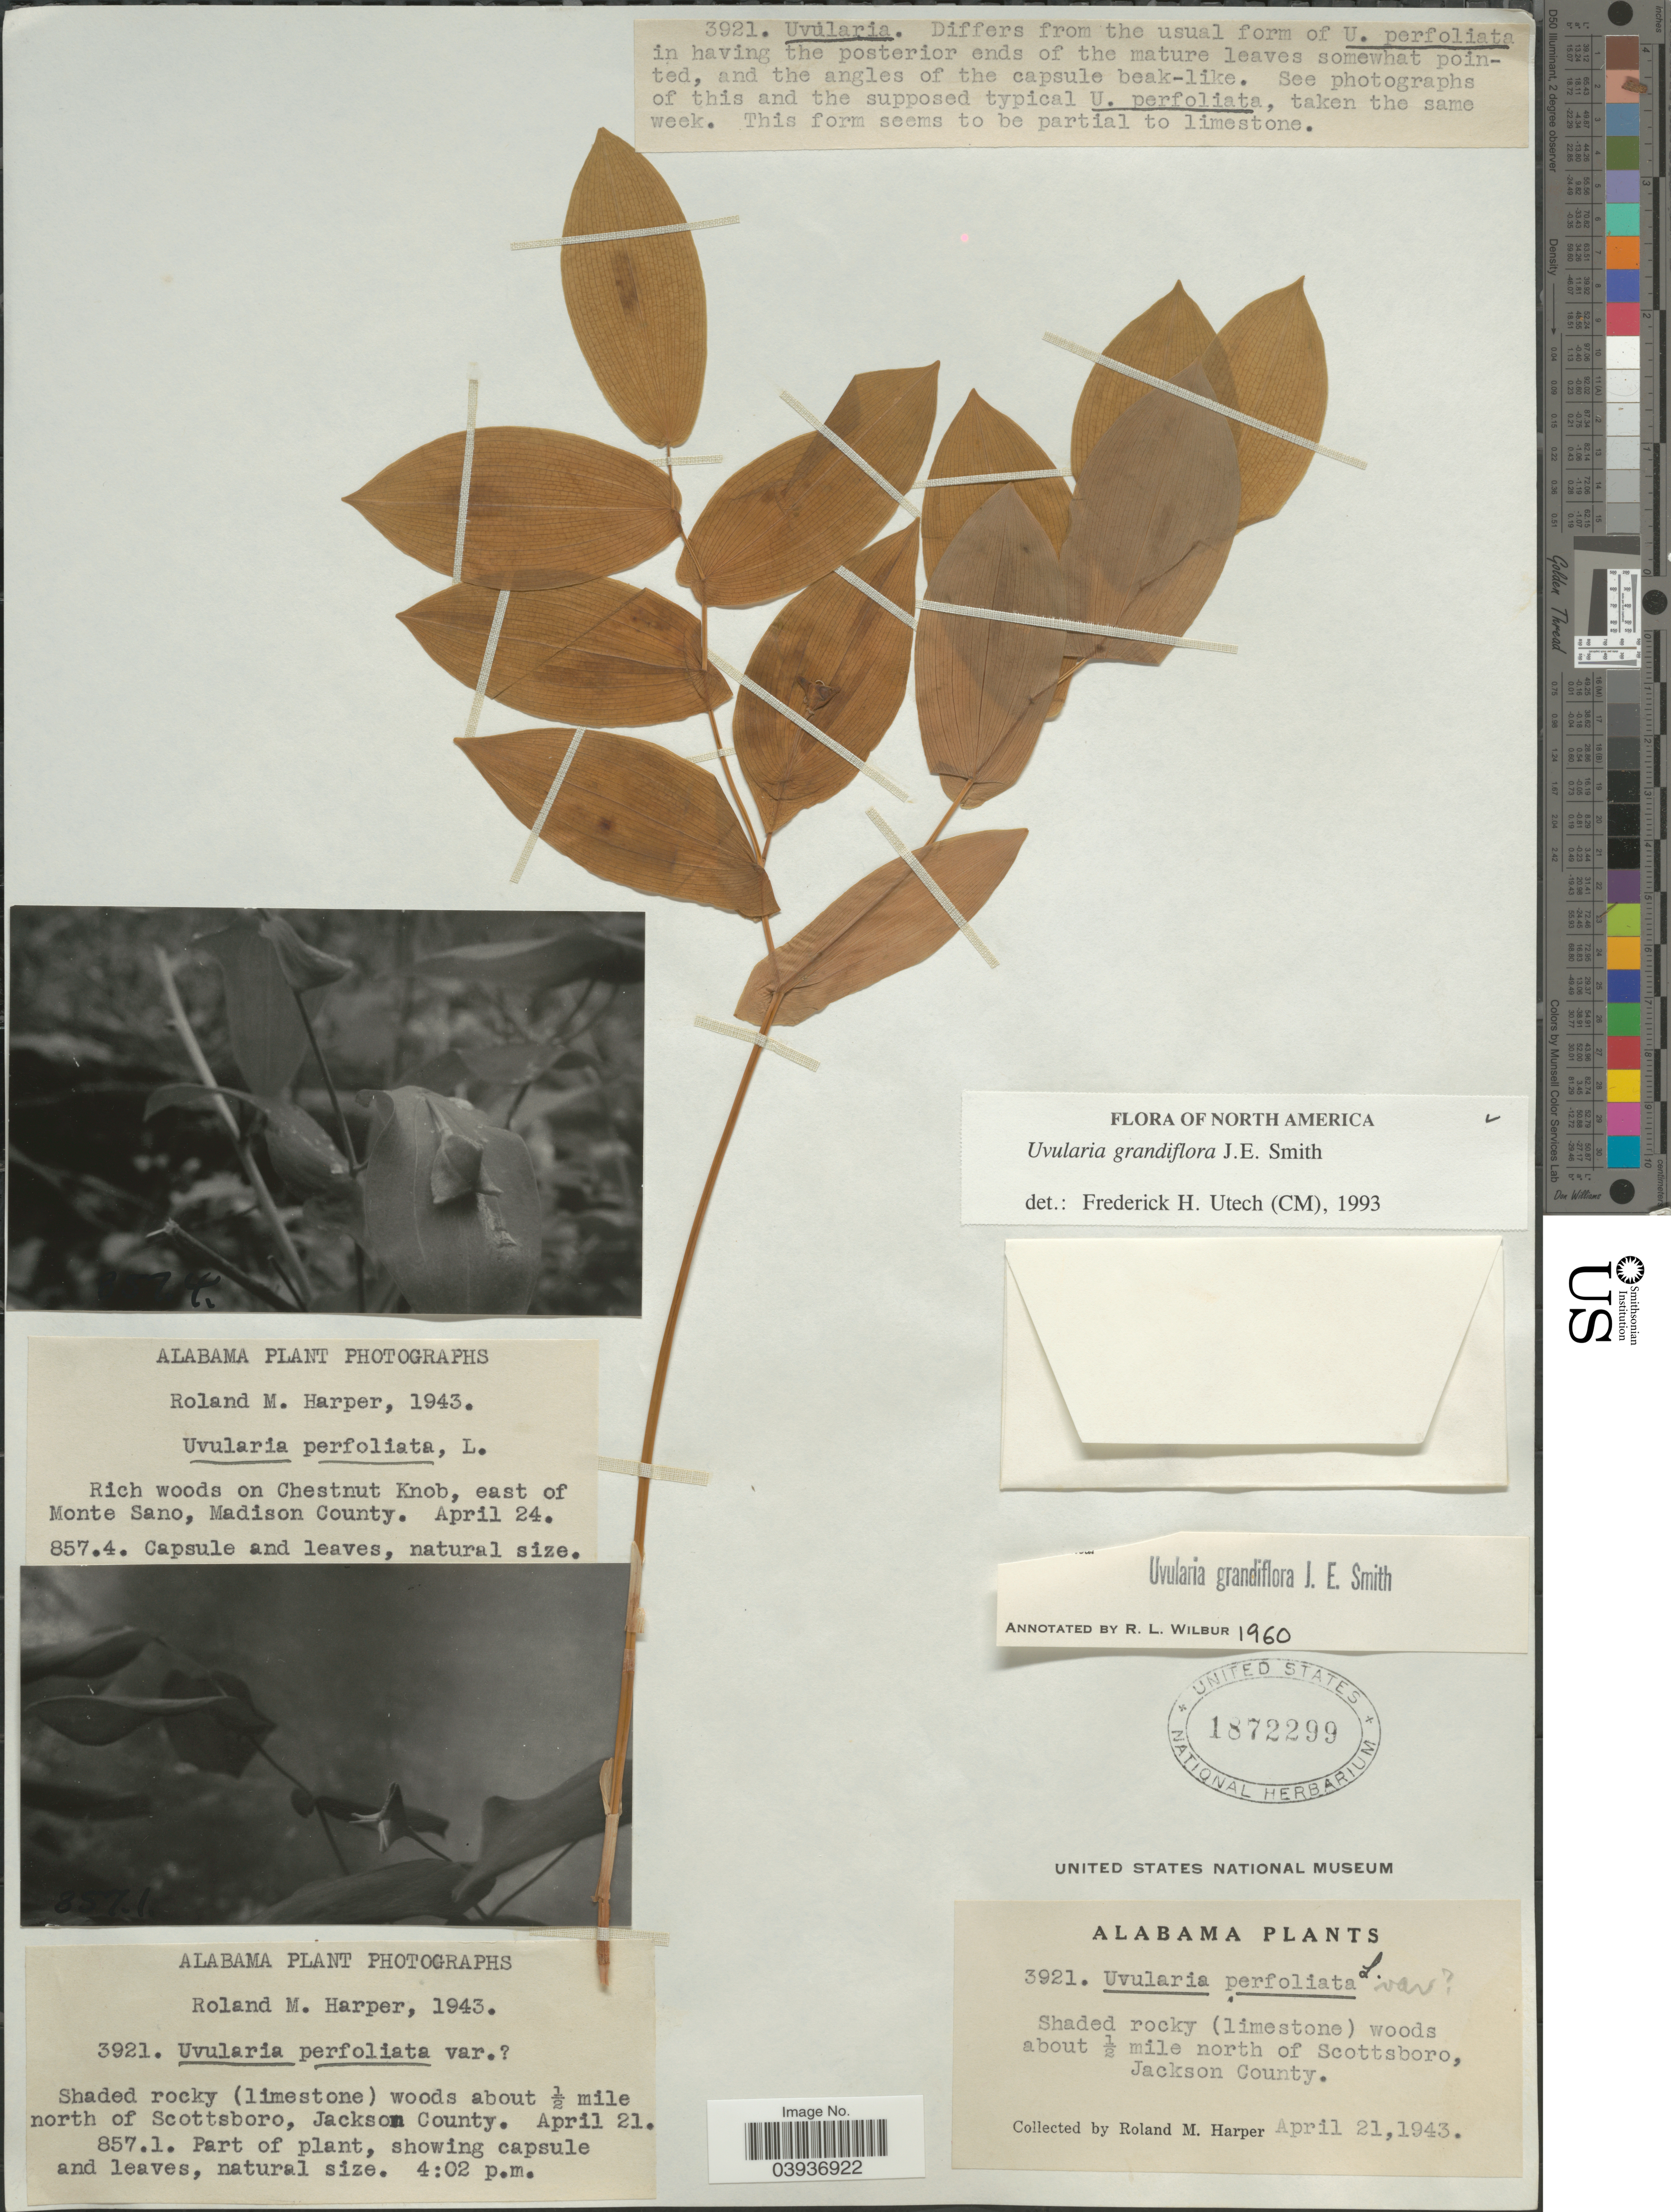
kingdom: Plantae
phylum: Tracheophyta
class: Liliopsida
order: Liliales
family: Colchicaceae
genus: Uvularia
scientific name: Uvularia grandiflora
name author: Sm.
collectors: R. M. Harper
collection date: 1943-04-24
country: United States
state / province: Alabama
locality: Rich woods on Chestnut Knob, east of Monte Sano, Madison County.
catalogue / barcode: US 1872299-2